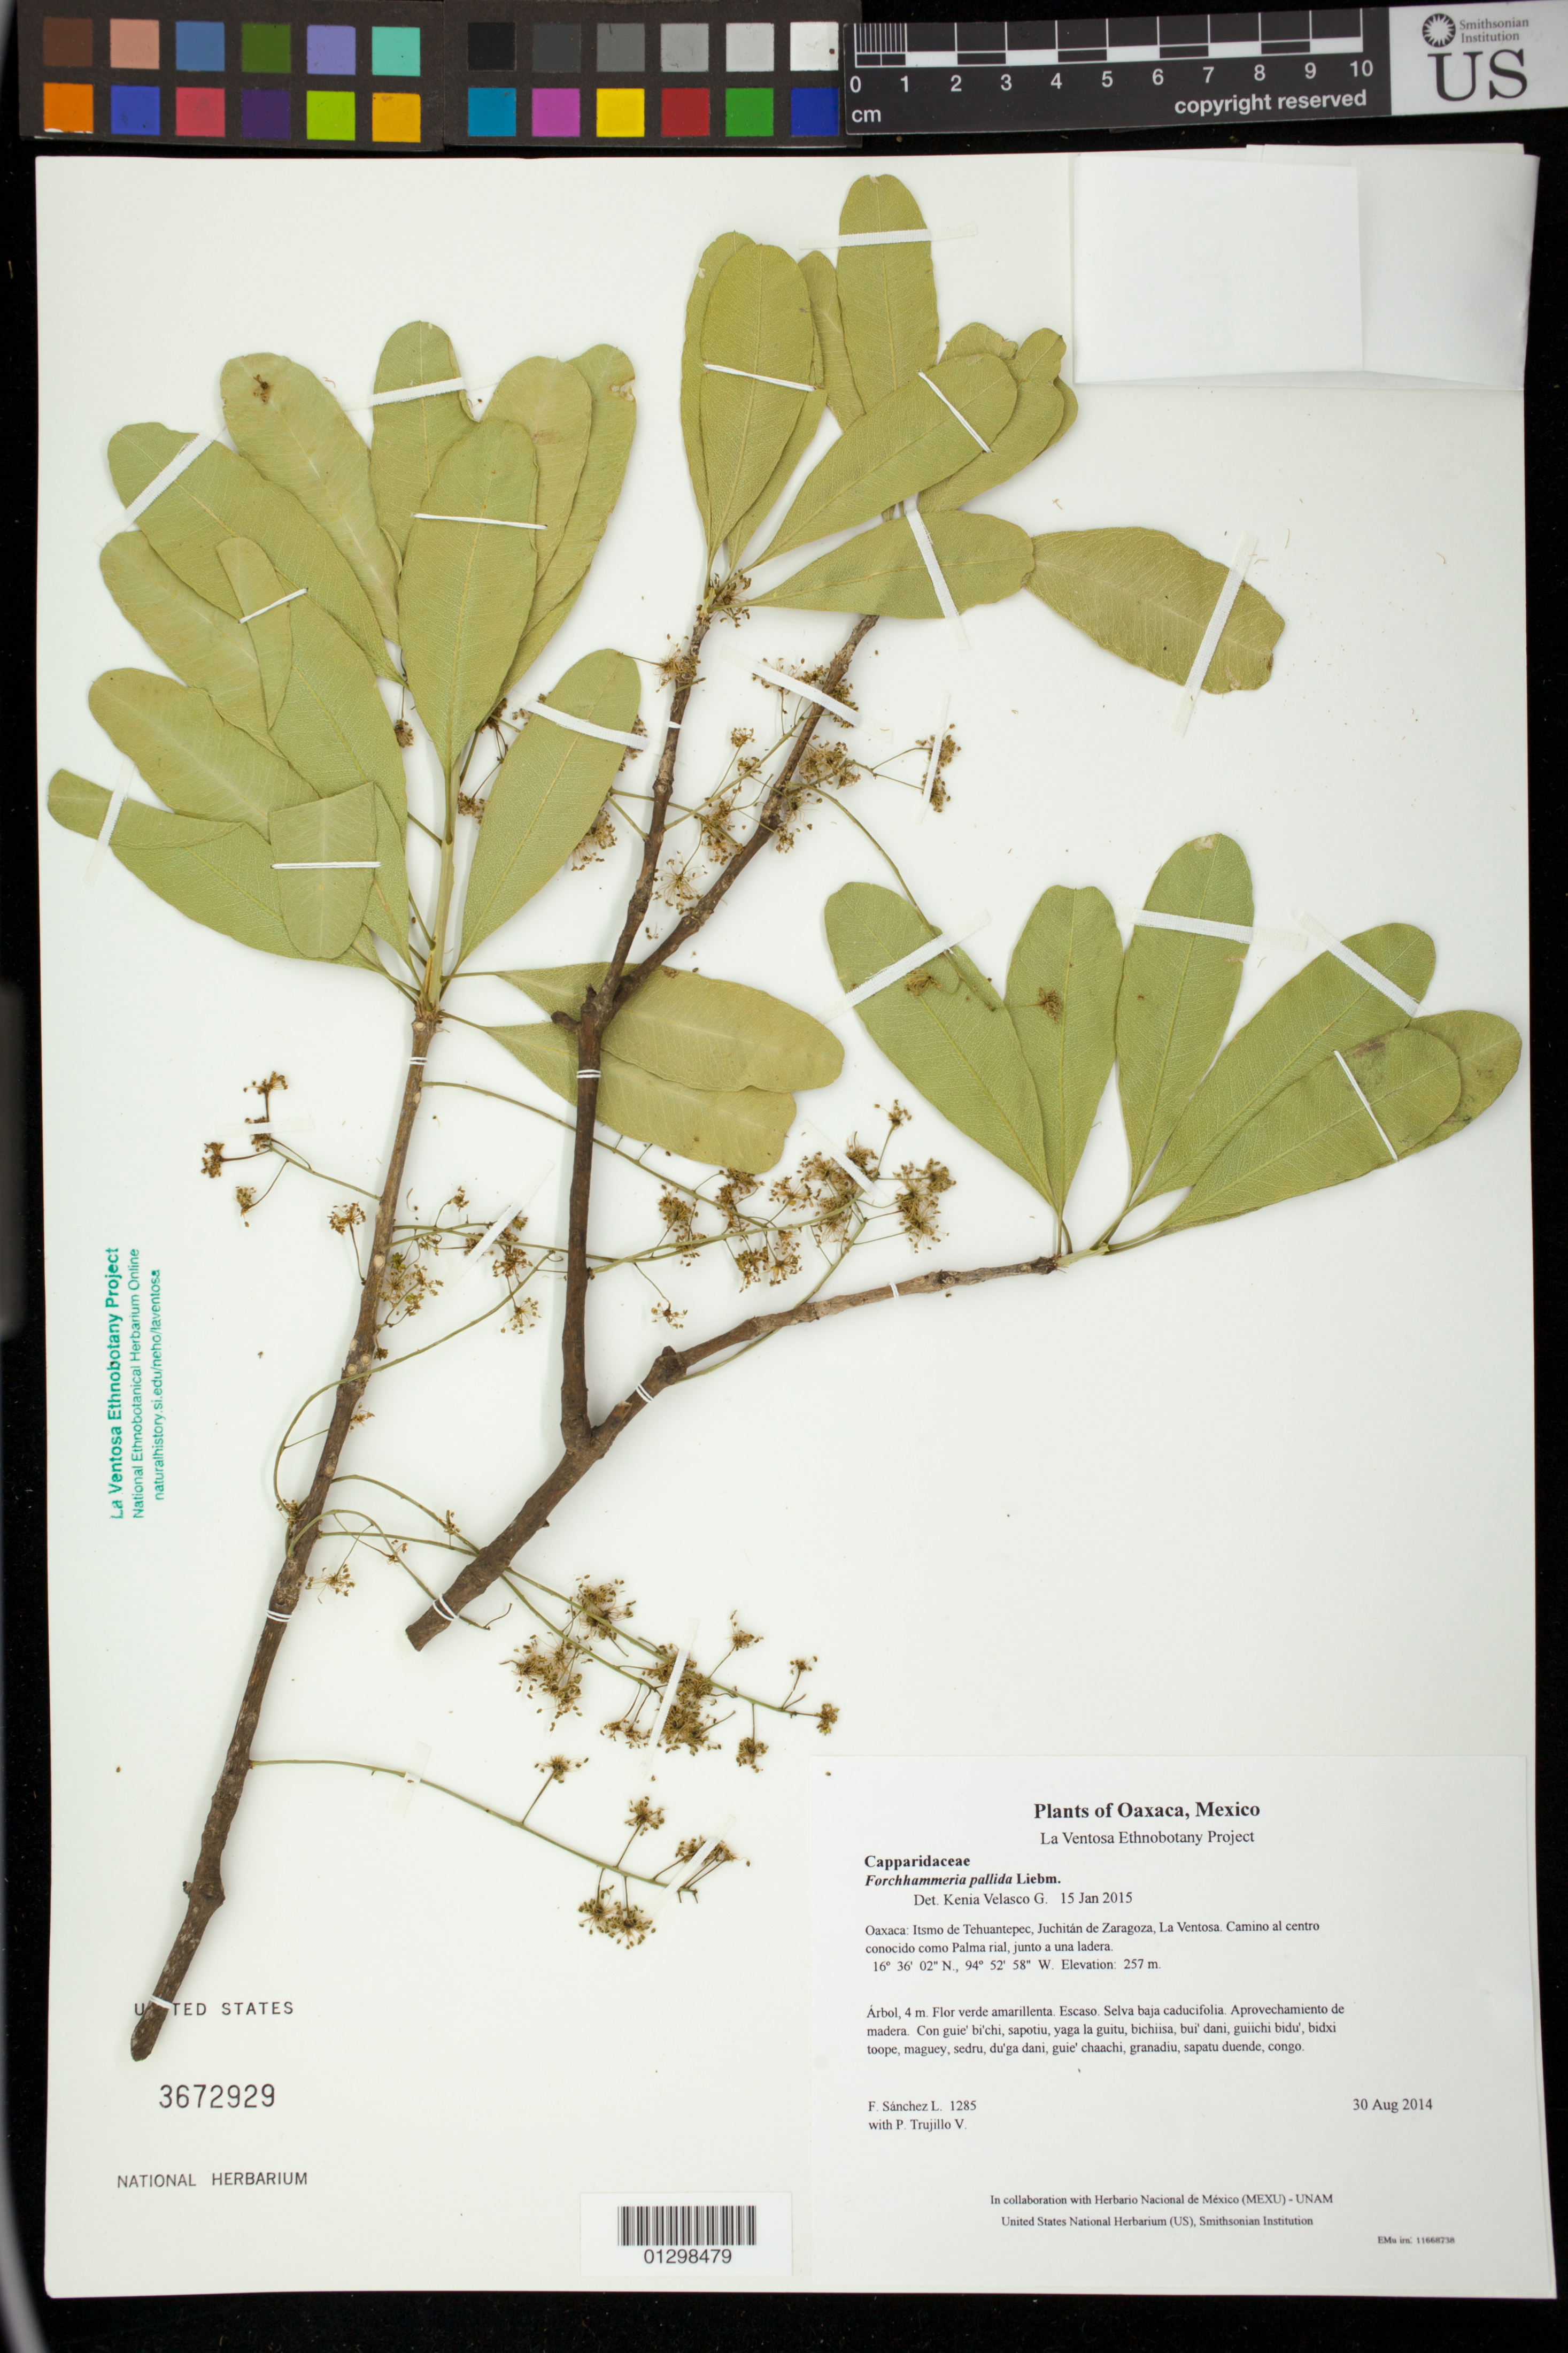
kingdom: Plantae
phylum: Tracheophyta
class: Magnoliopsida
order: Brassicales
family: Stixaceae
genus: Forchhammeria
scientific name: Forchhammeria pallida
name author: Liebm.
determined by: Velasco G., Kenia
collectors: F. Sánchez L. & P. Trujillo V.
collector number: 1285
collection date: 2014-08-30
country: Mexico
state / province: Oaxaca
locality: Itsmo de Tehuantepec, Juchitán de Zaragoza, La Ventosa. Camino al centro conocido como Palma rial, junto a una ladera.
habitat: Selva baja caducifolia. Aprovechamiento de madera.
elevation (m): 257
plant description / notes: JEBOT, MEXU, US; Yaga. 4 m. Guie' naga' naguchi ga. Huaxie'.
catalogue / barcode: US 3672929